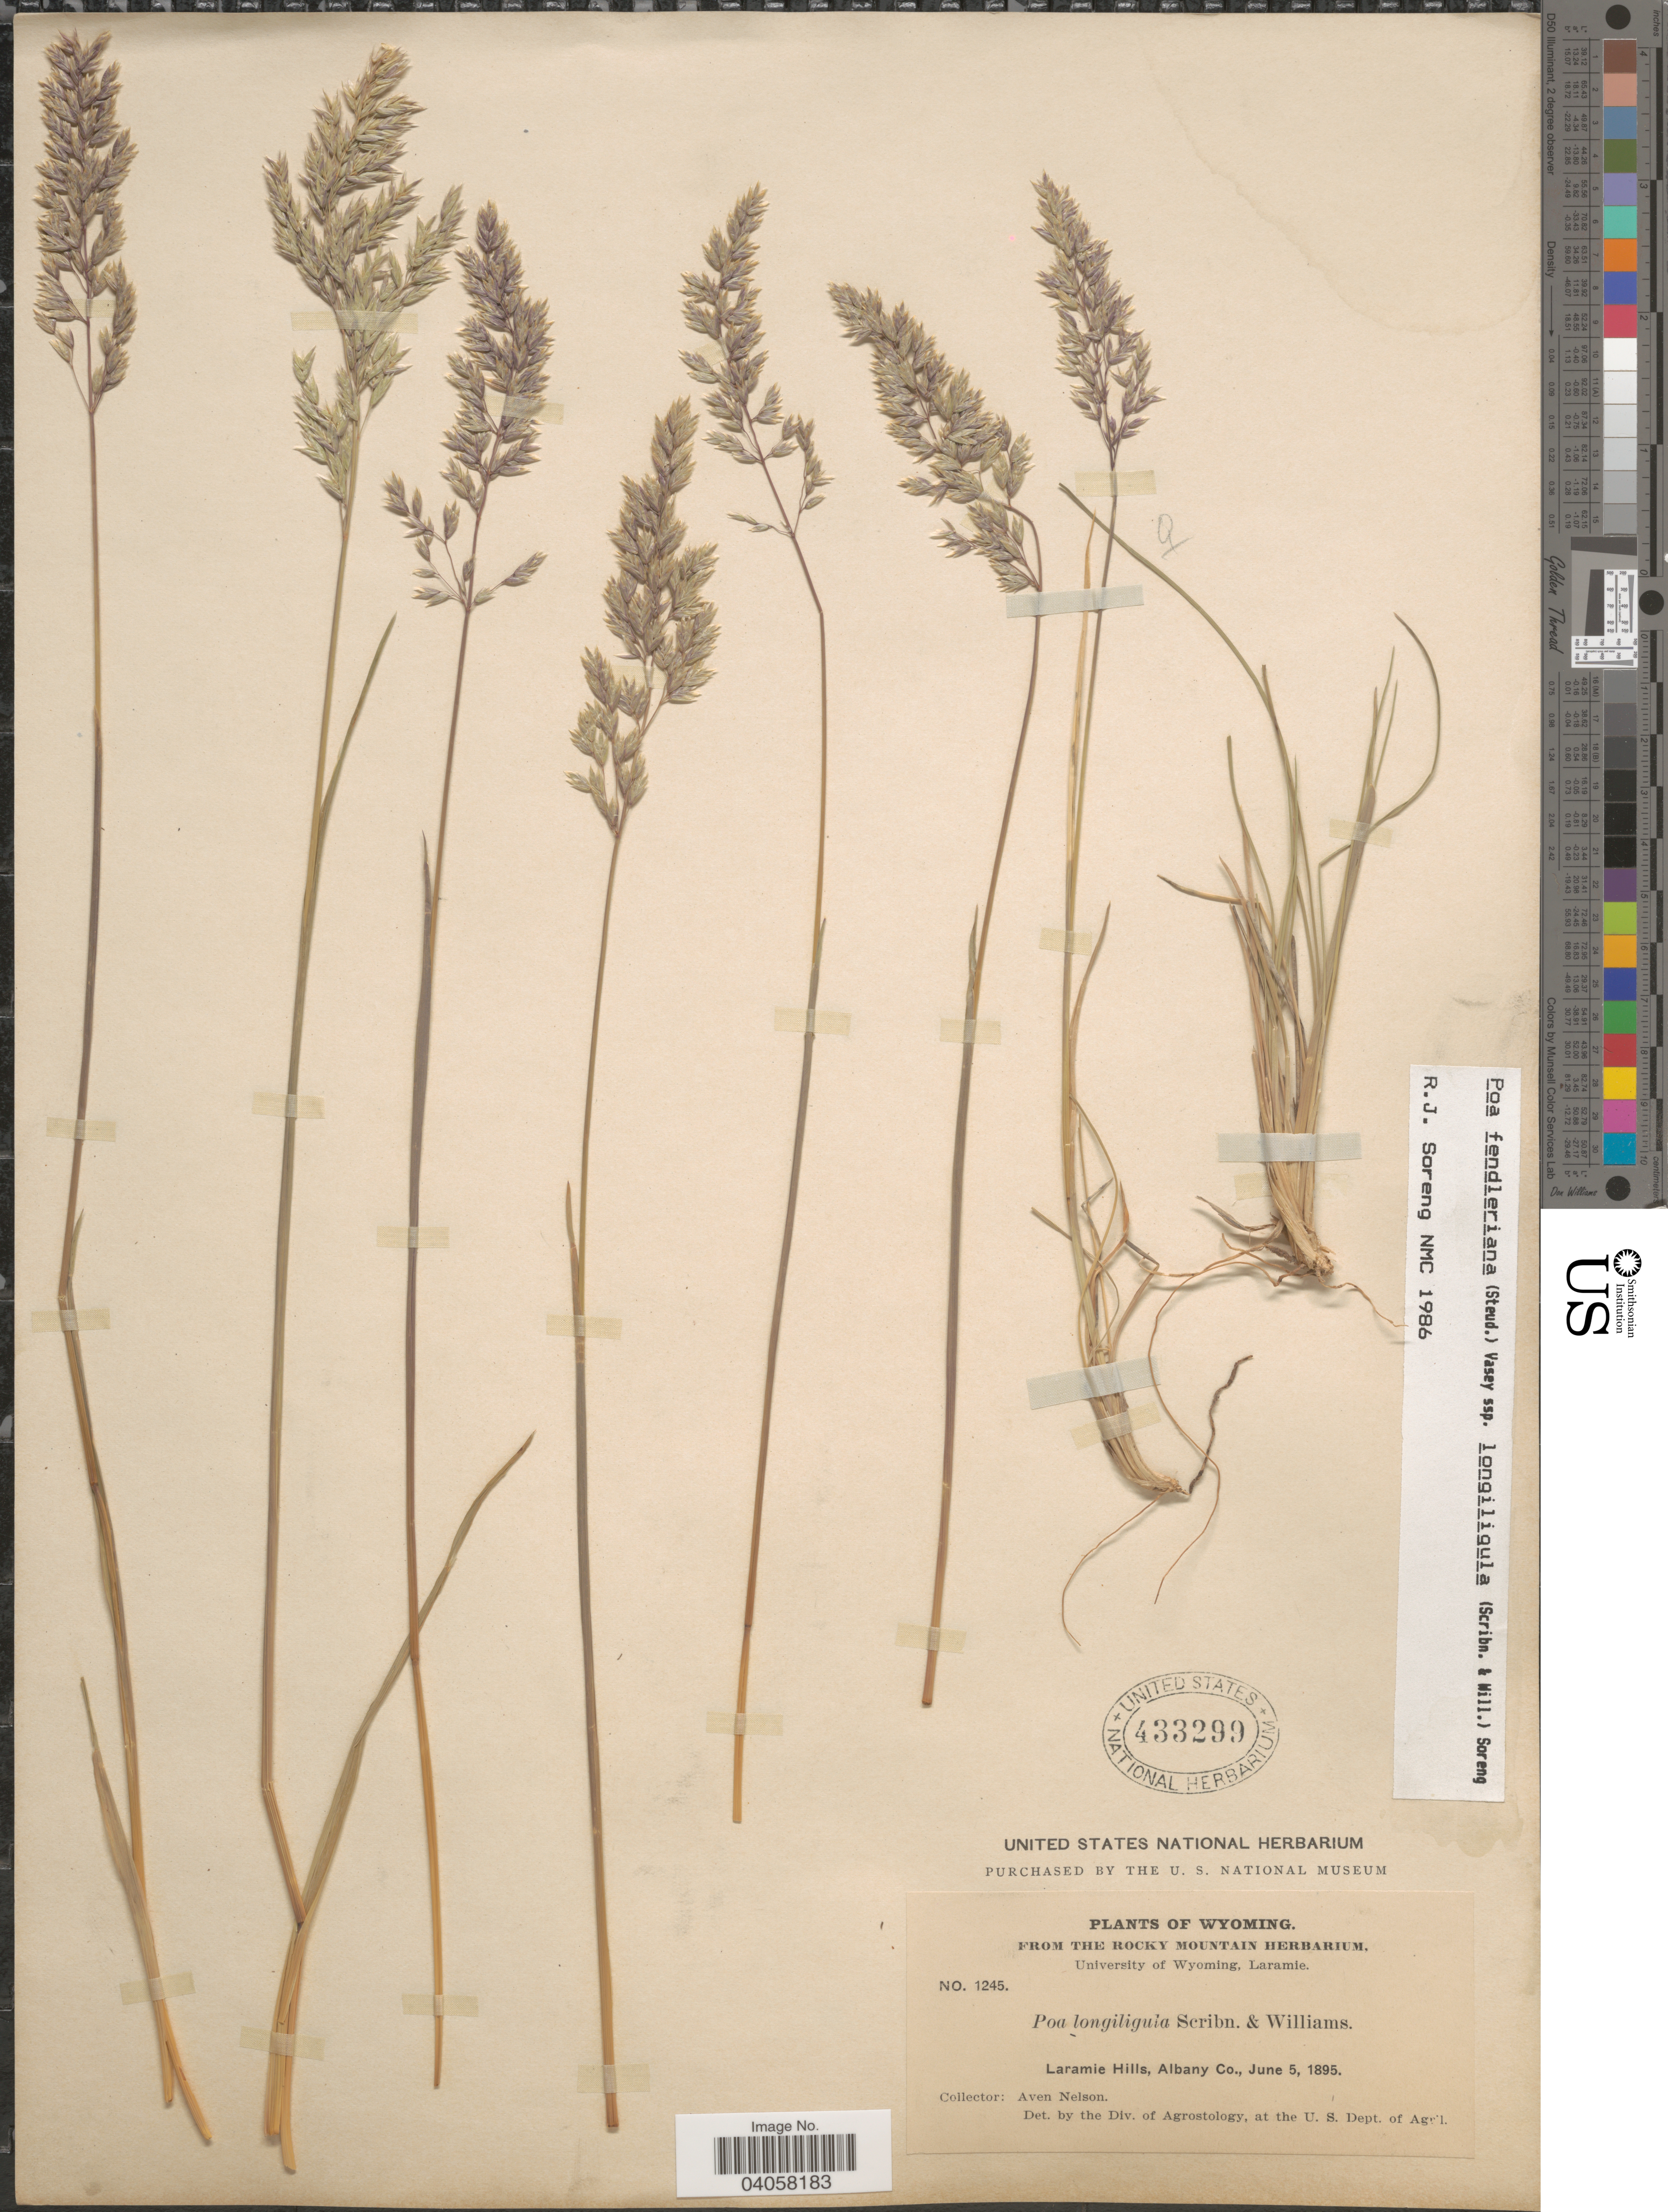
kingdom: Plantae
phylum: Tracheophyta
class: Liliopsida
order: Poales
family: Poaceae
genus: Poa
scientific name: Poa fendleriana subsp. longiligula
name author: (Scribn. & T.A. Williams) Soreng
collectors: A. Nelson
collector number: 1245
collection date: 1895-06-05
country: United States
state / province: Wyoming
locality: Laramie Hills, Albany Co.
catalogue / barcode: US 433299